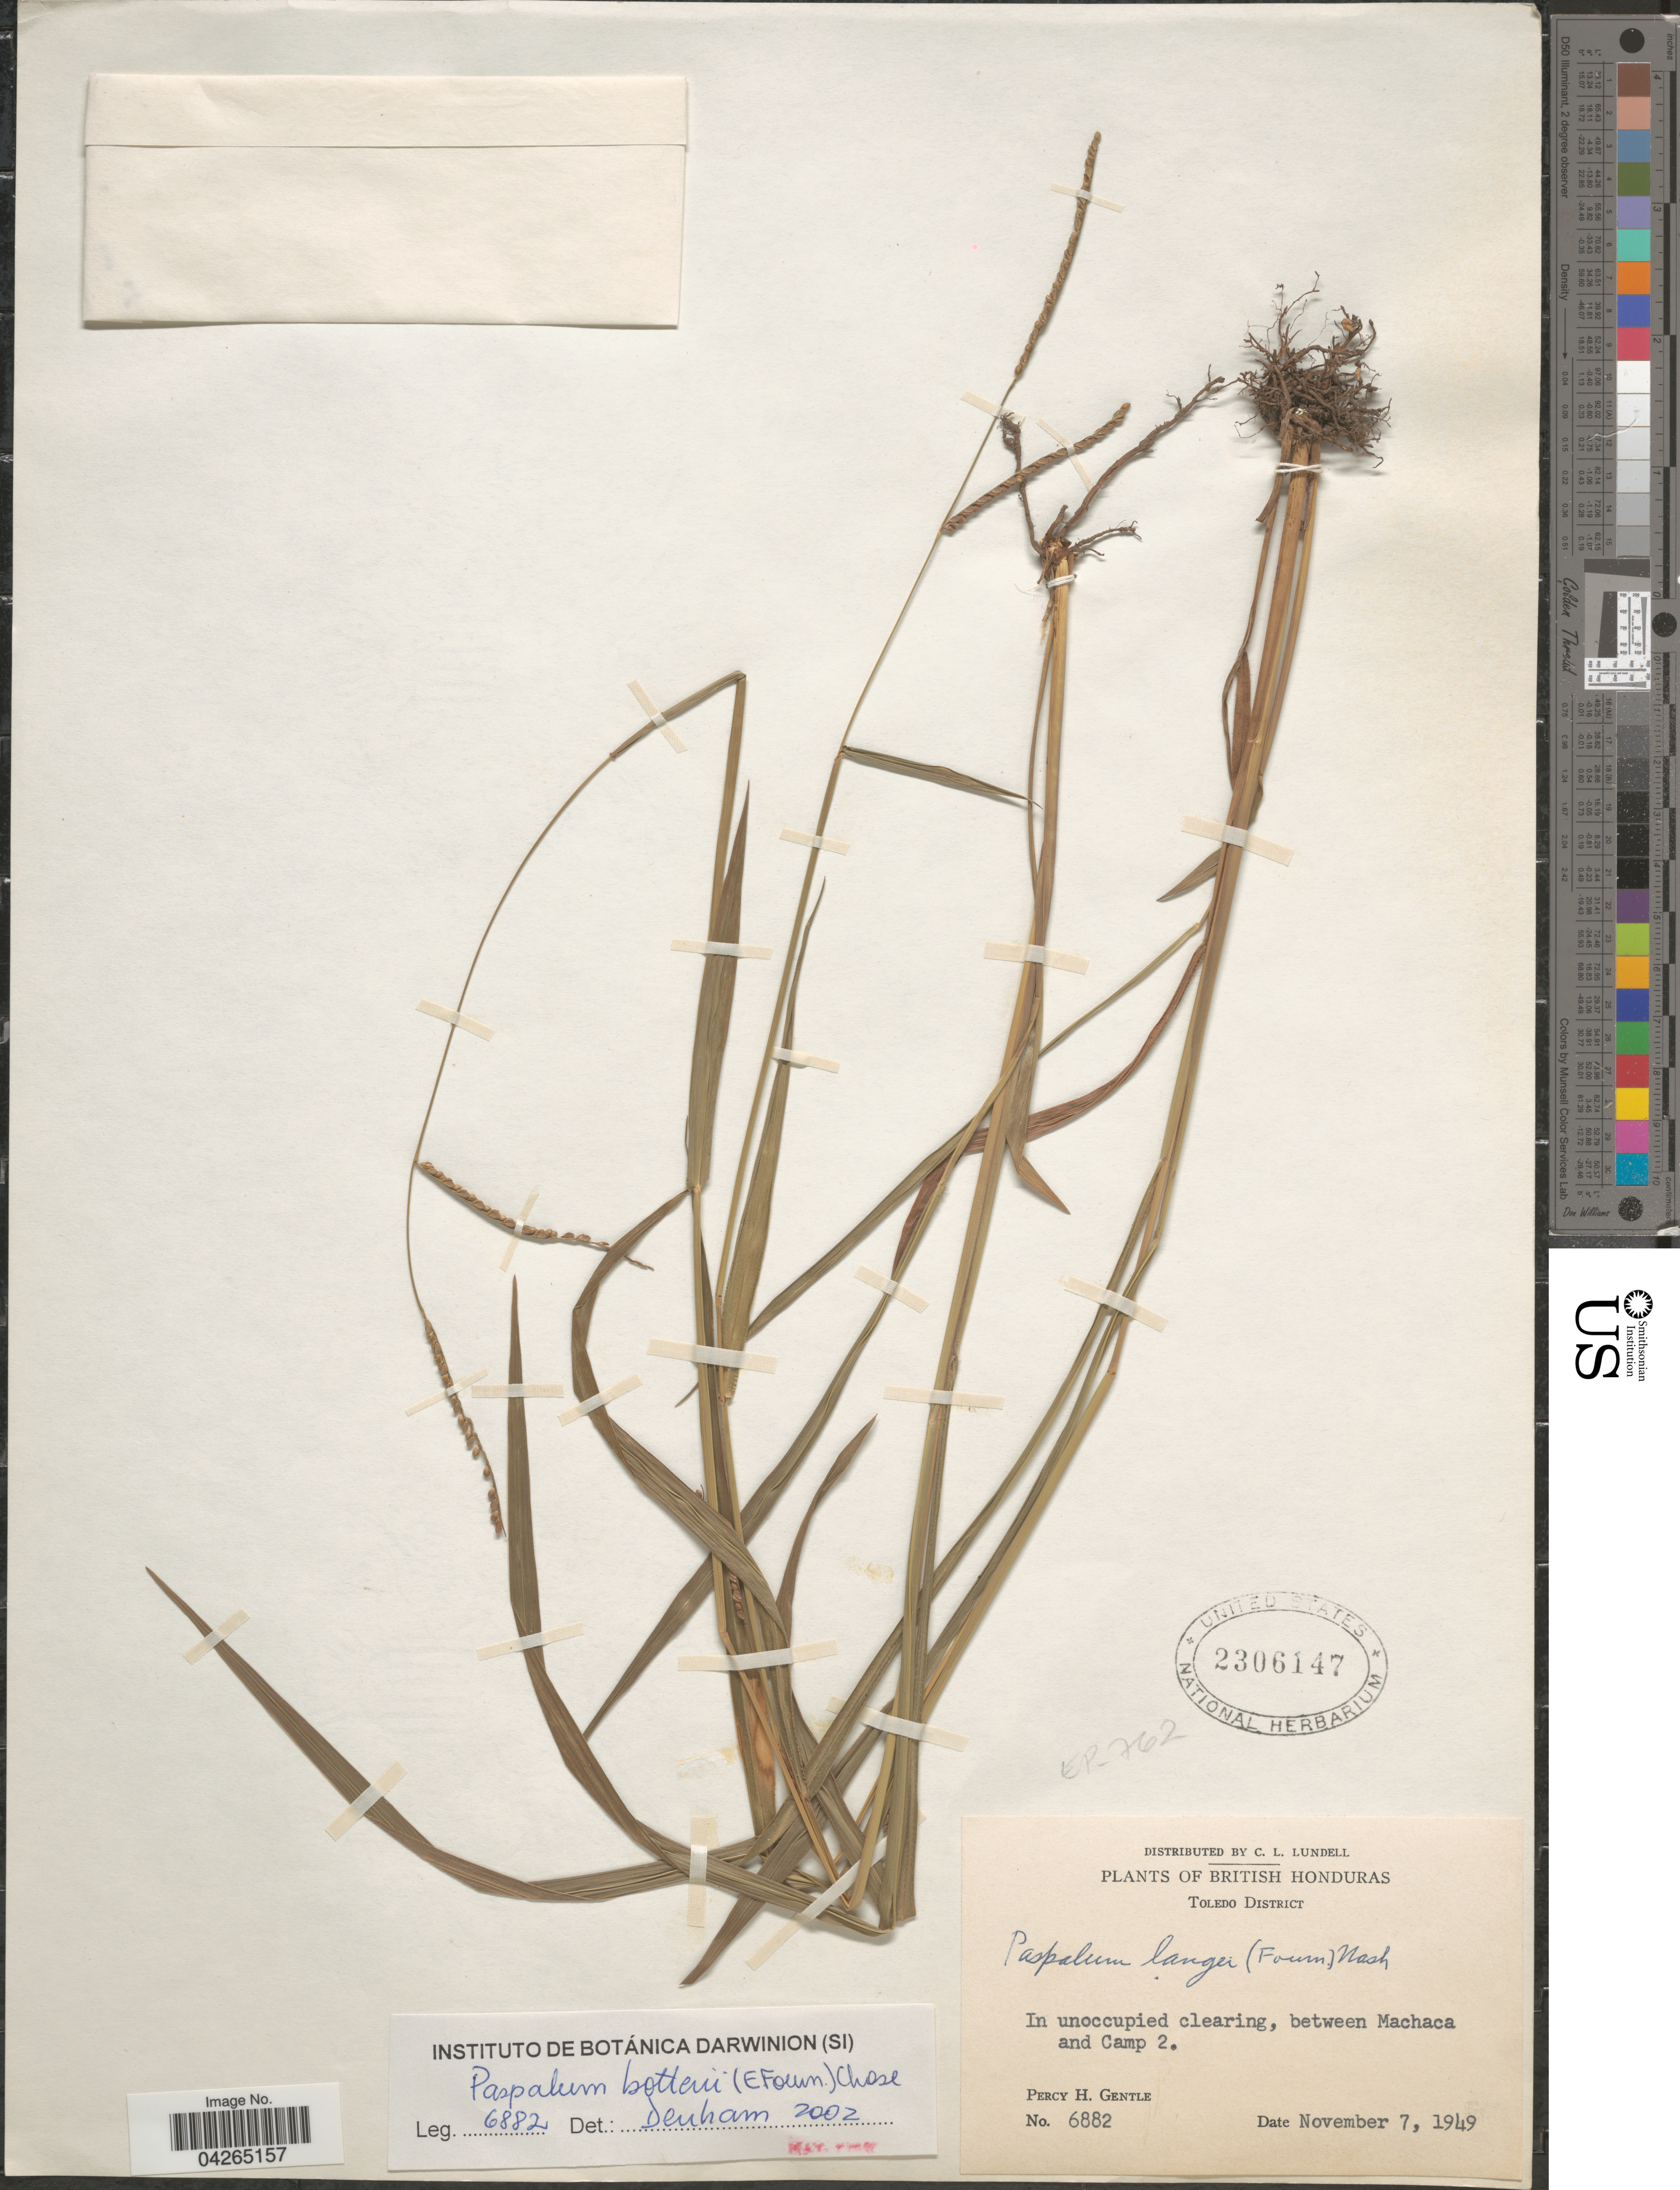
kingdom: Plantae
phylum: Tracheophyta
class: Liliopsida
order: Poales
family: Poaceae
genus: Paspalum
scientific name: Paspalum botterii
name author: (E. Fourn.) Chase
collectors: P. H. Gentle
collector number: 6882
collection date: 1949-11-07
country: Belize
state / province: Toledo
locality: British Honduras. Toledo District. In unoccupied clearing, between Machaca and Camp 2.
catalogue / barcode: US 2306147